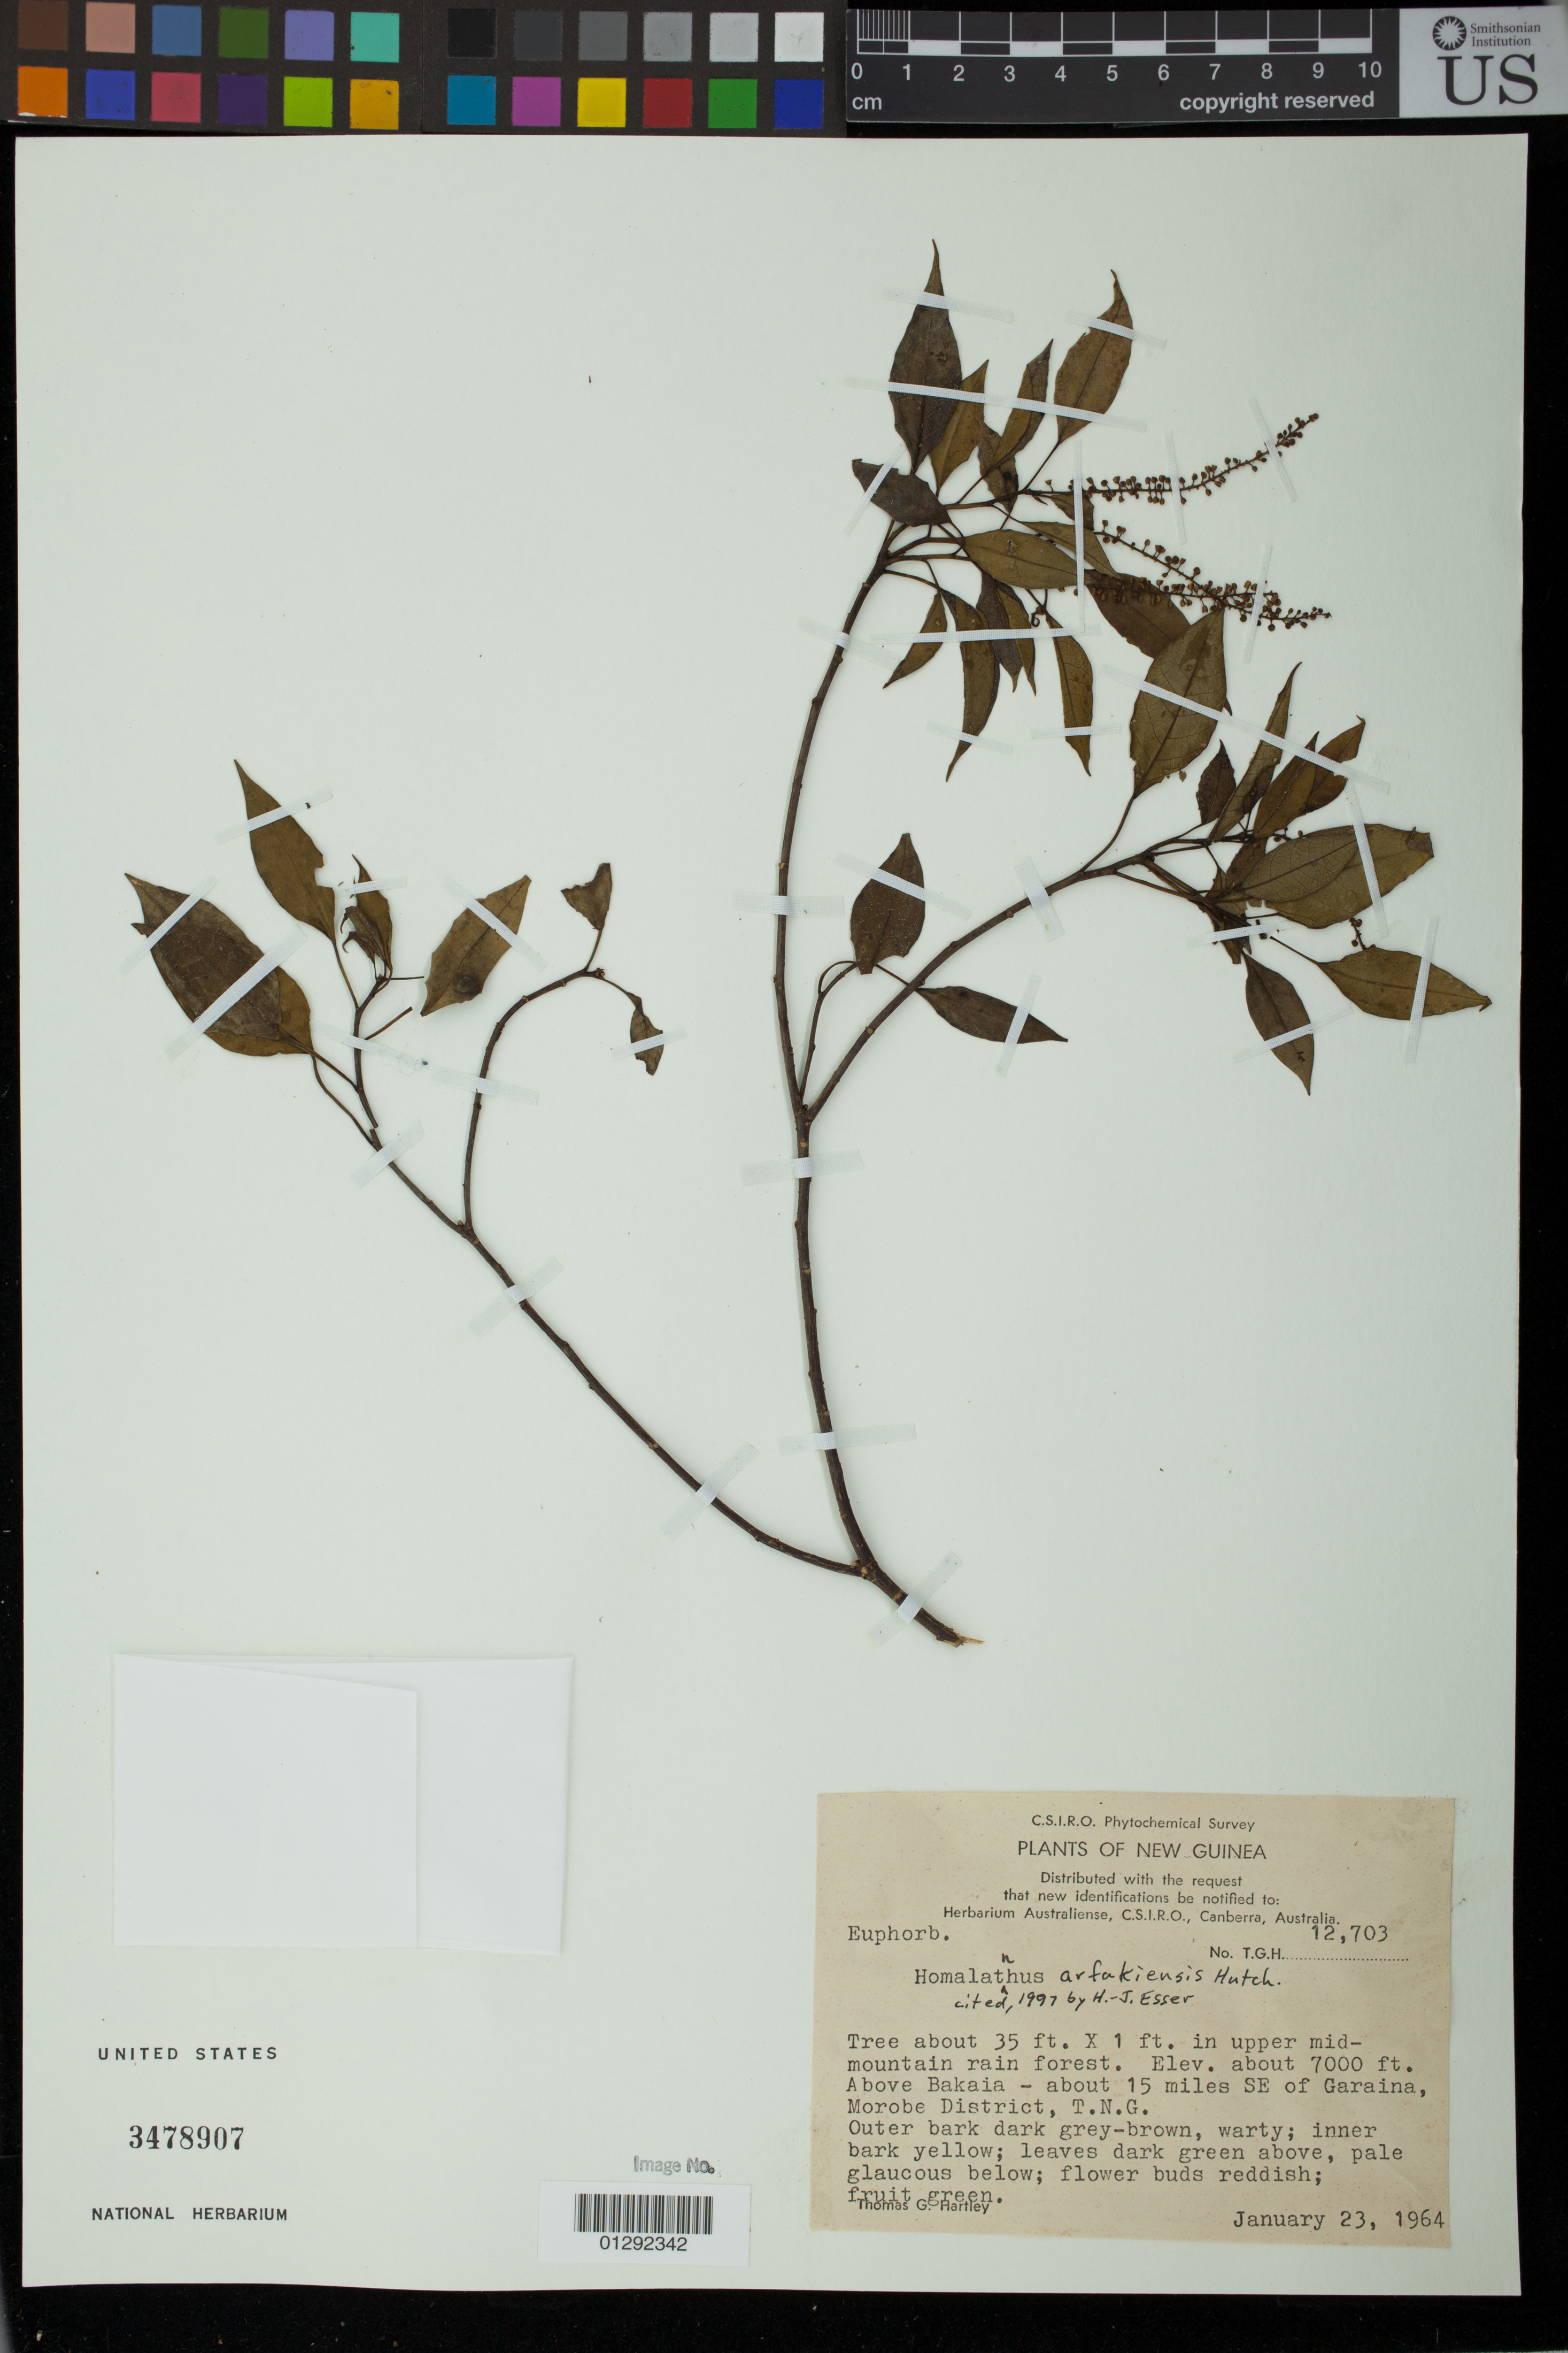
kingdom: Plantae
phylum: Tracheophyta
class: Magnoliopsida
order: Malpighiales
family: Euphorbiaceae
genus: Homalanthus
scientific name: Homalanthus arfakiensis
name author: Hutch.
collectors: T. G. Hartley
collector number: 12703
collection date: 1964-01-23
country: Papua New Guinea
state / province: Morobe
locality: Above Bakaia - about 15 miles SE of Garaina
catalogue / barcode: US 3478907